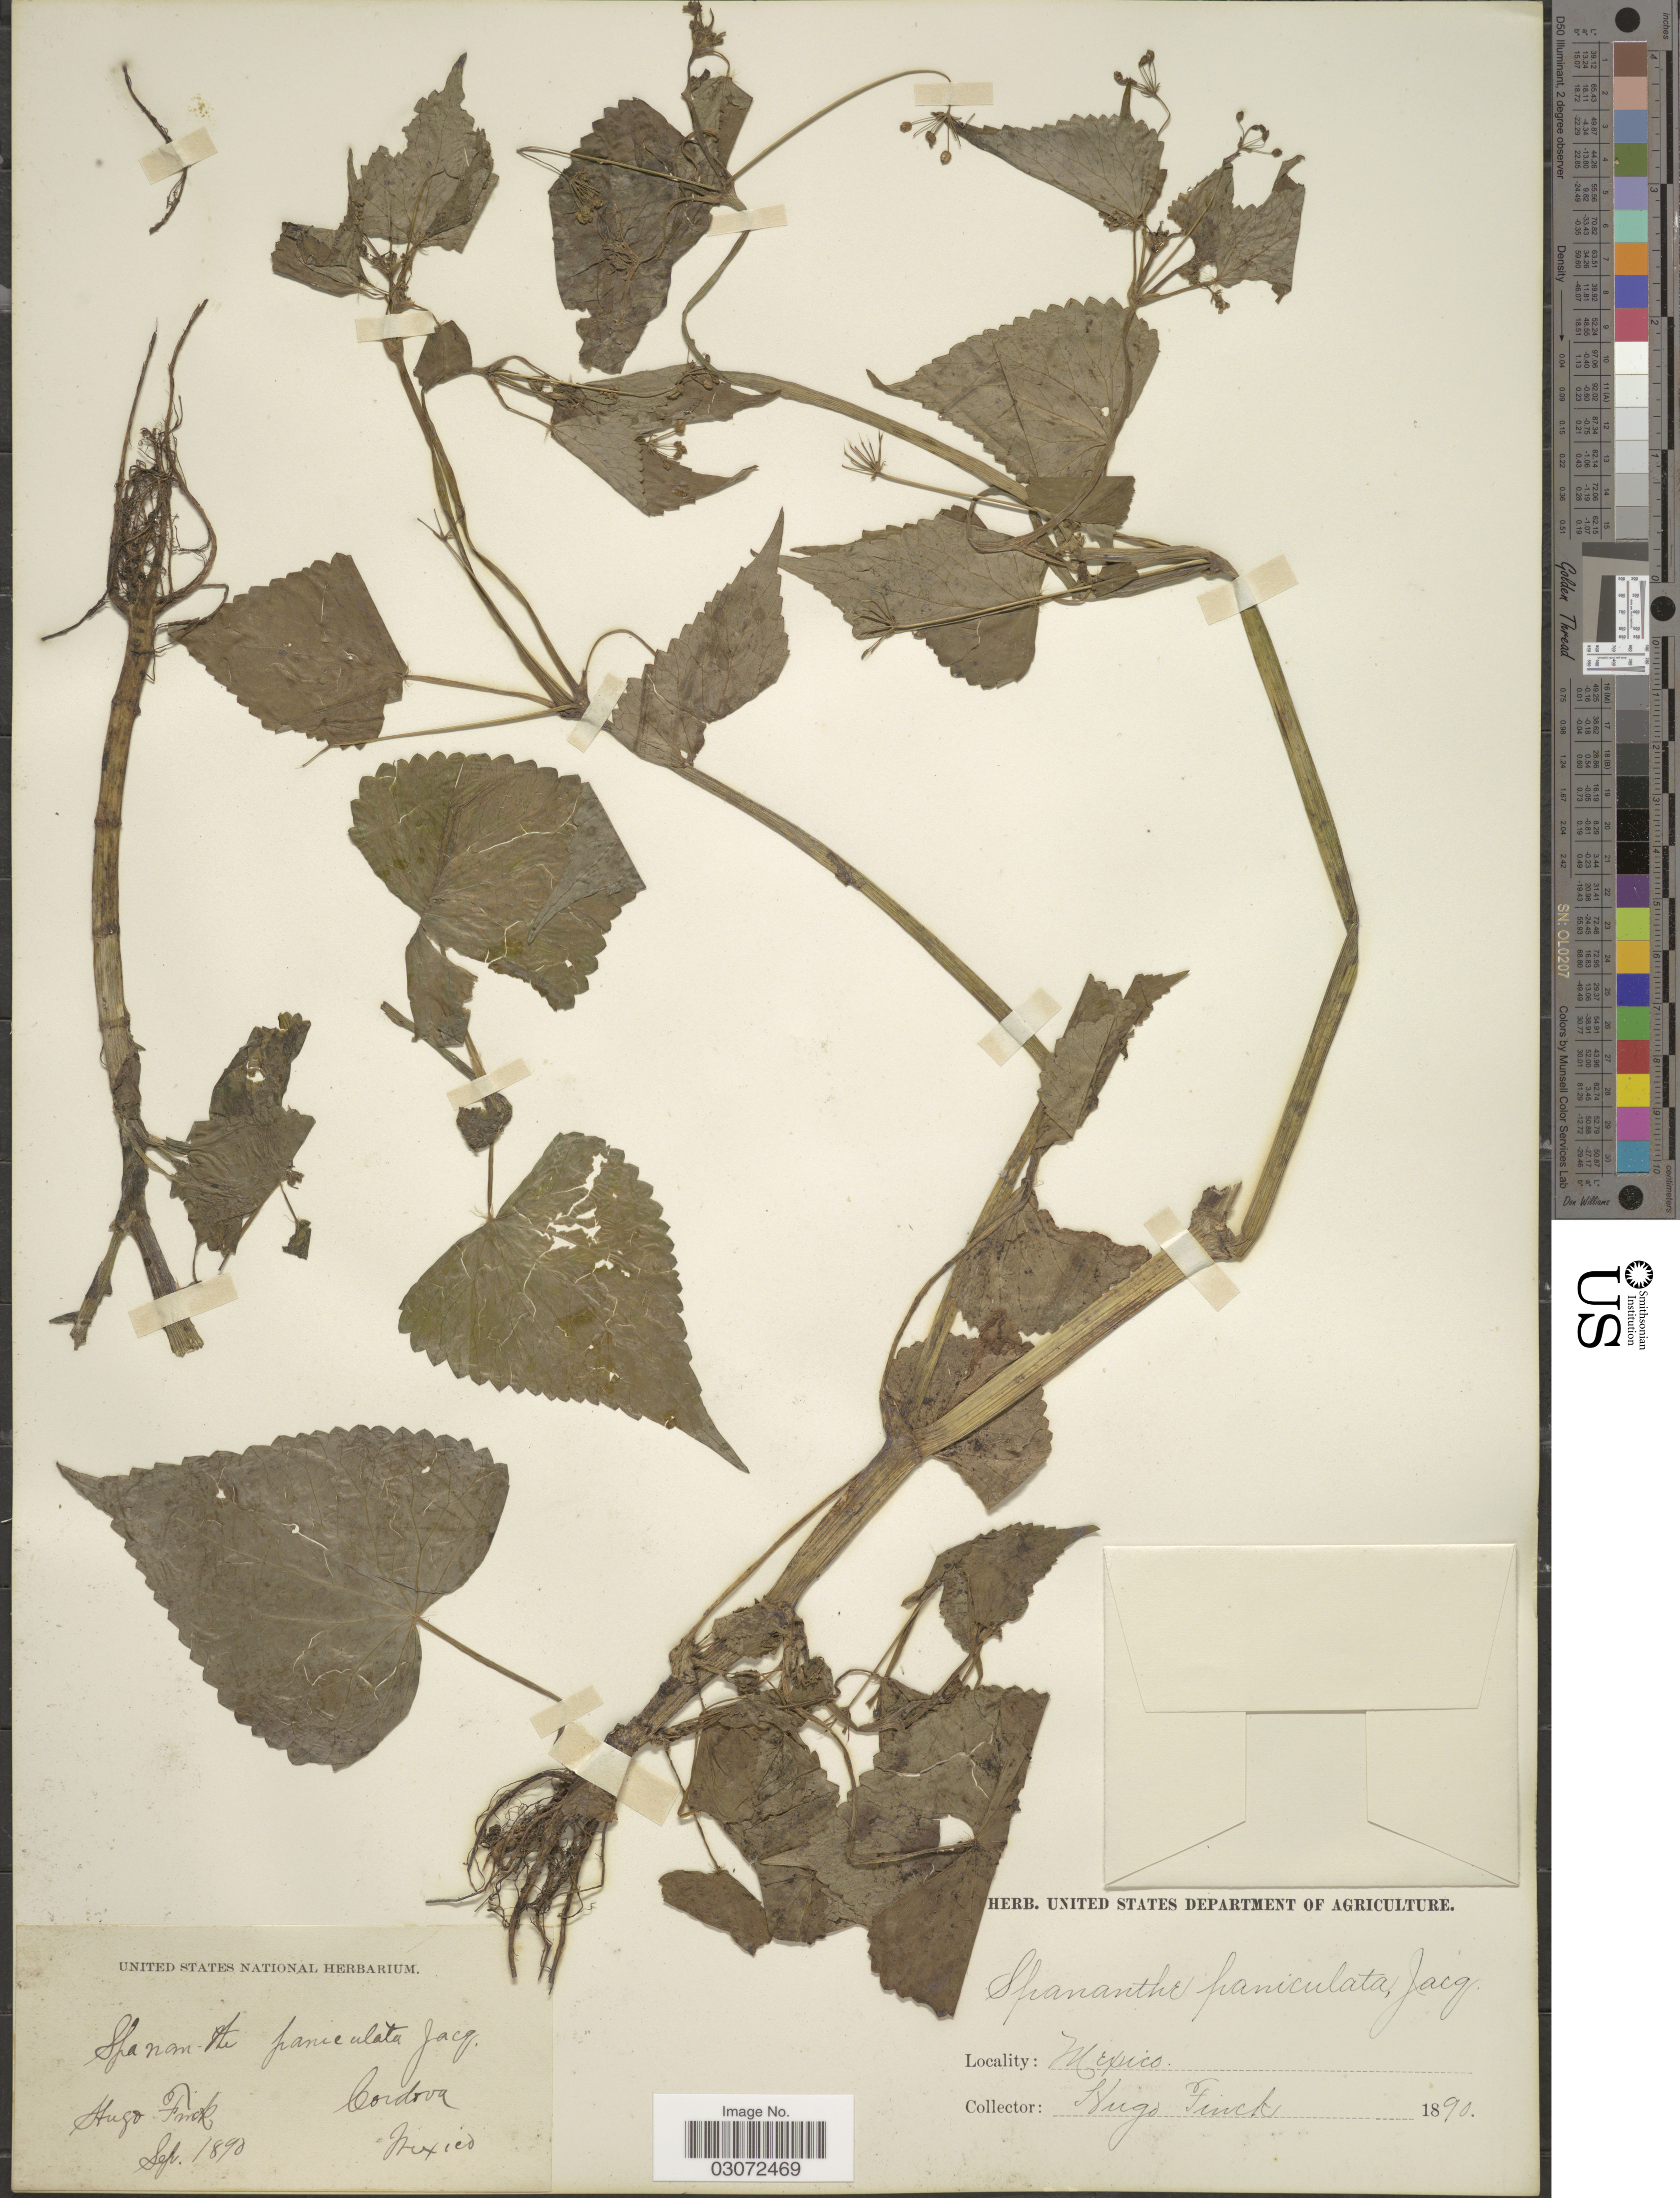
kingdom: Plantae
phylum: Tracheophyta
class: Magnoliopsida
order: Apiales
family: Apiaceae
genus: Spananthe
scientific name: Spananthe paniculata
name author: Jacq.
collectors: H. Finck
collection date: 1890-09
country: Mexico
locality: Cordova.